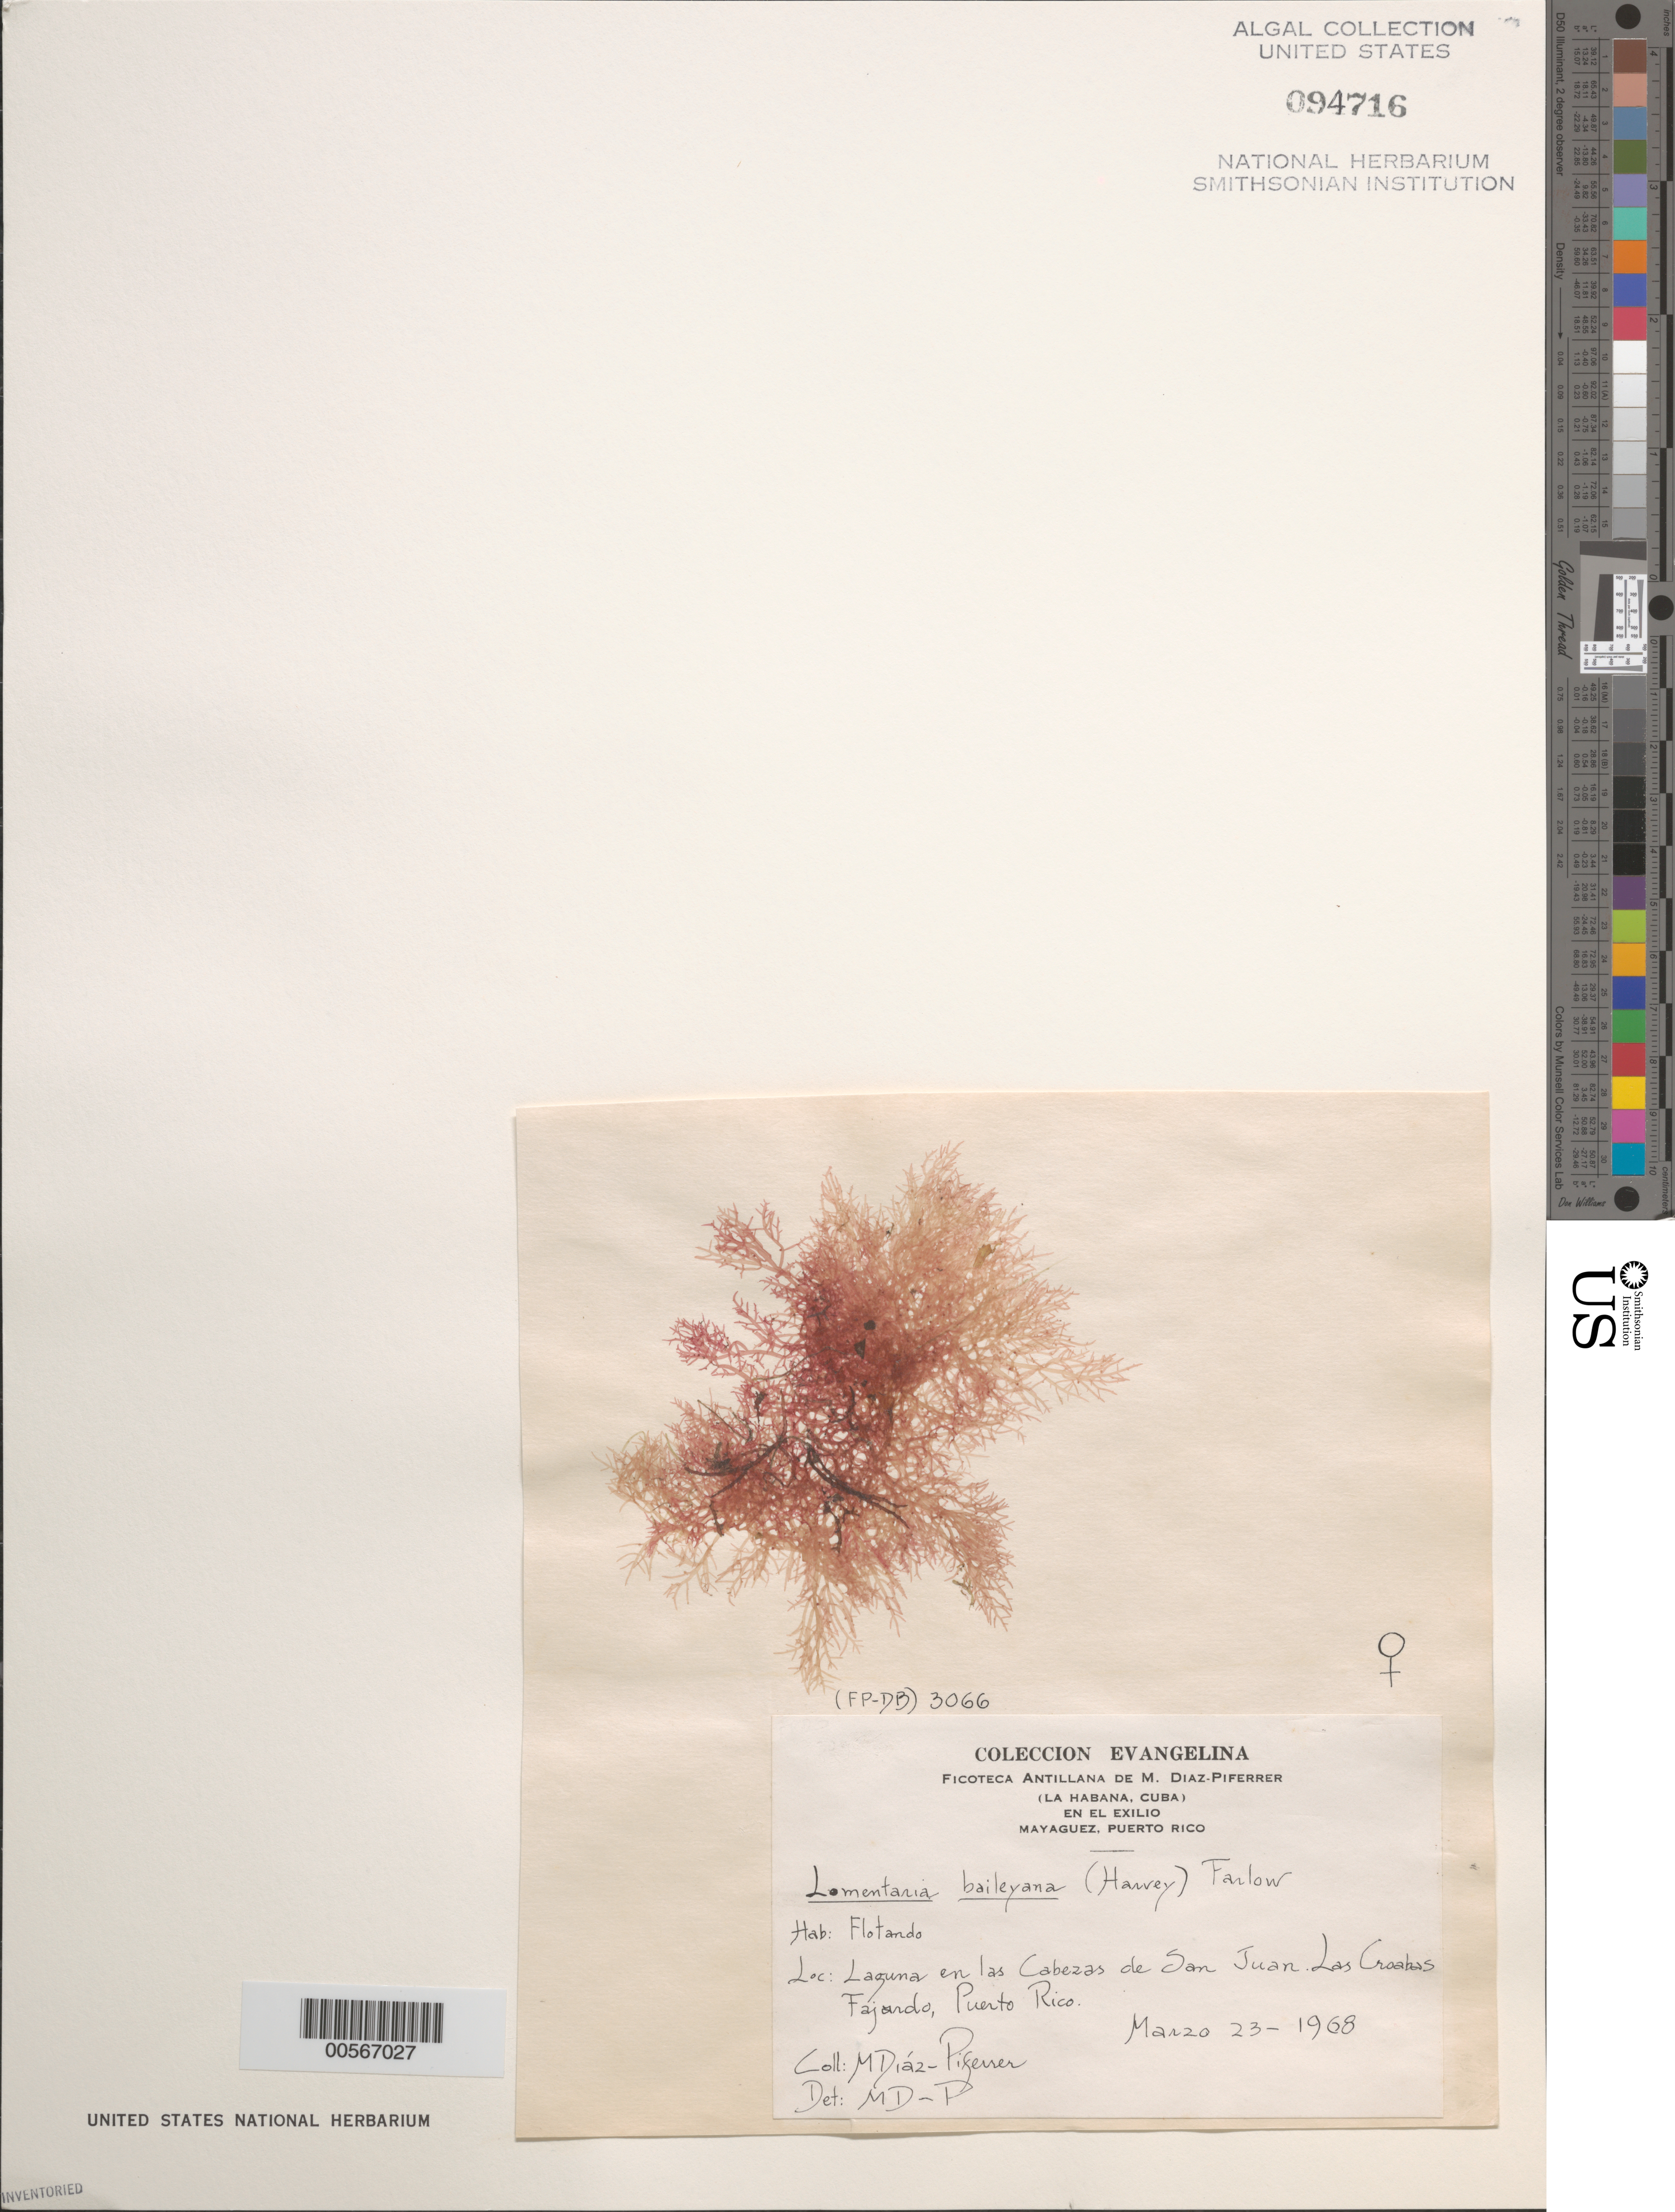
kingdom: Plantae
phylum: Rhodophyta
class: Florideophyceae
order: Rhodymeniales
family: Lomentariaceae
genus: Hooperia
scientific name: Hooperia divaricata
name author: (Durant) M.J. Wynne et al.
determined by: Algae name updating Project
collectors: M. Diaz-Piferrer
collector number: (fp-db) 3066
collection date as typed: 23 Mar 1968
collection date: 1968-03-23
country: Puerto Rico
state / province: Fajardo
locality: Cabezas de san juan, las croabas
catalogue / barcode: US 94716